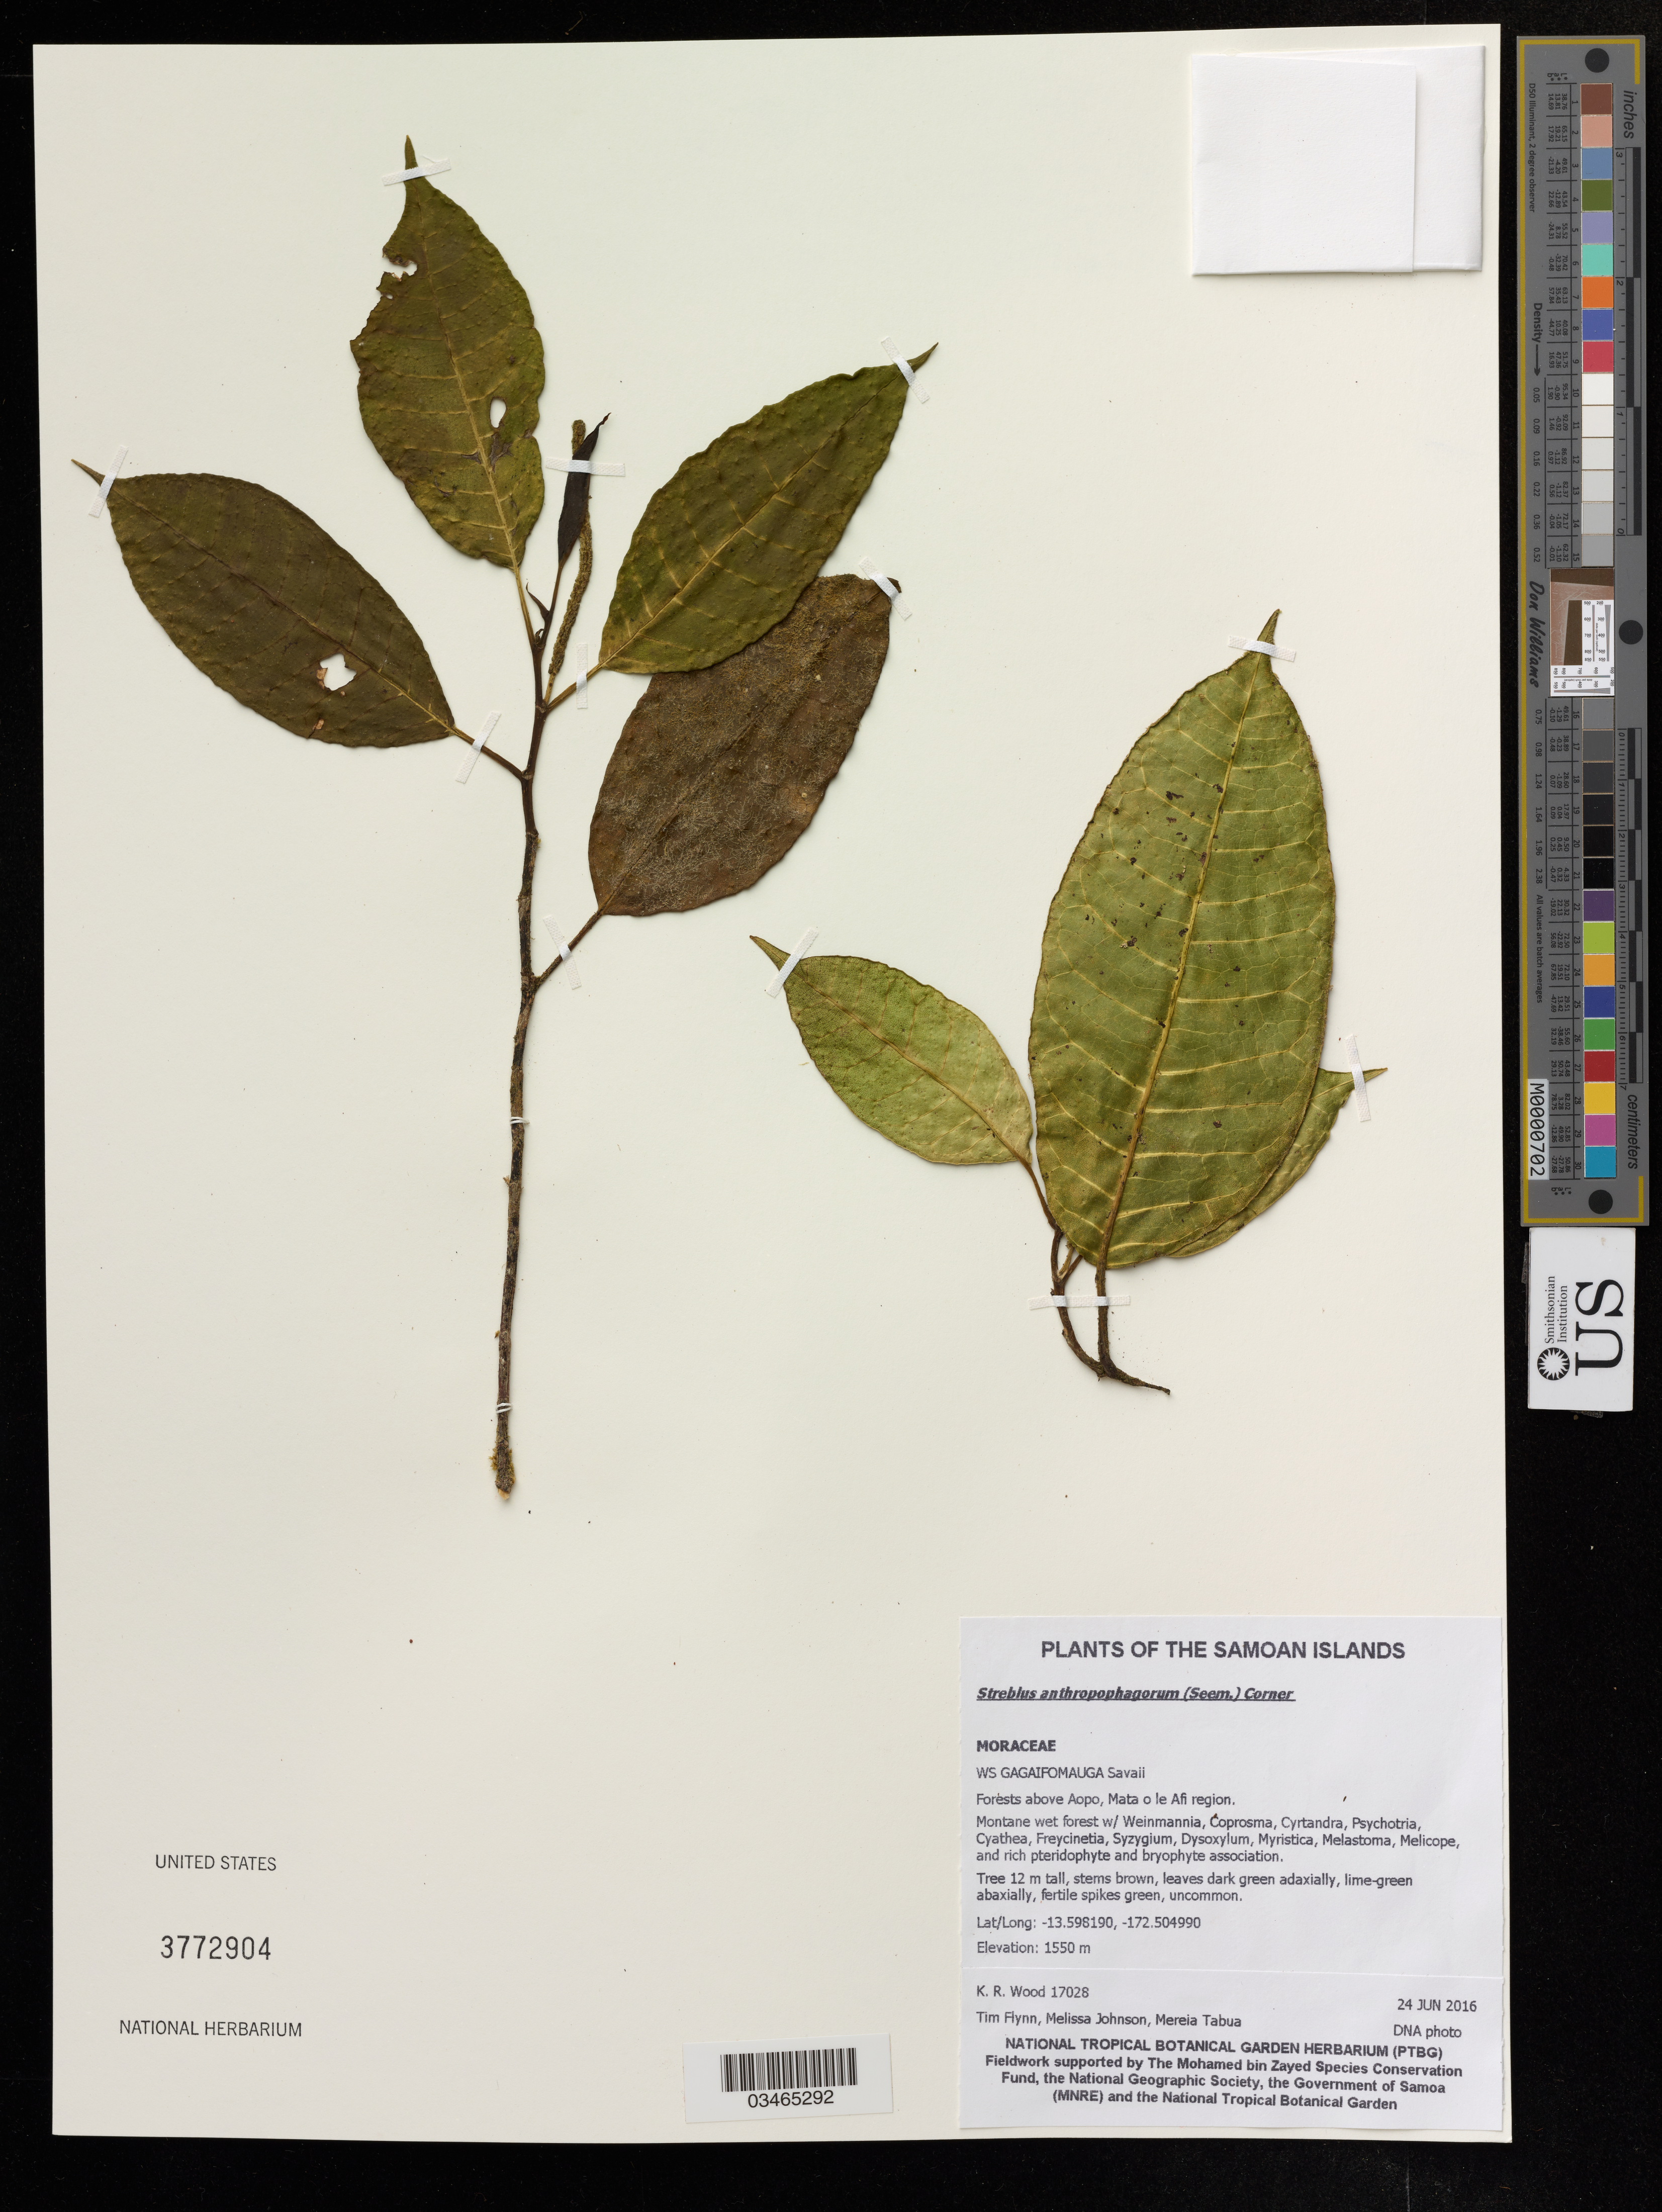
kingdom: Plantae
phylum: Tracheophyta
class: Magnoliopsida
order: Rosales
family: Moraceae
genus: Paratrophis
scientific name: Paratrophis anthropophagorum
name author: (Seem.) Benth. & Hook. f. ex Drake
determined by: Wagner, W. L., (BOT), Smithsonian Institution - National Museum of Natural History (UNITED STATES)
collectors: K. R. Wood, T. Flynn & M. Johnson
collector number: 17028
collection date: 2016-06-24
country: Samoa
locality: The Samoan Islands. Forest above Aopo, Mata o le Afi region.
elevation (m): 1550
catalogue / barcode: US 3772904